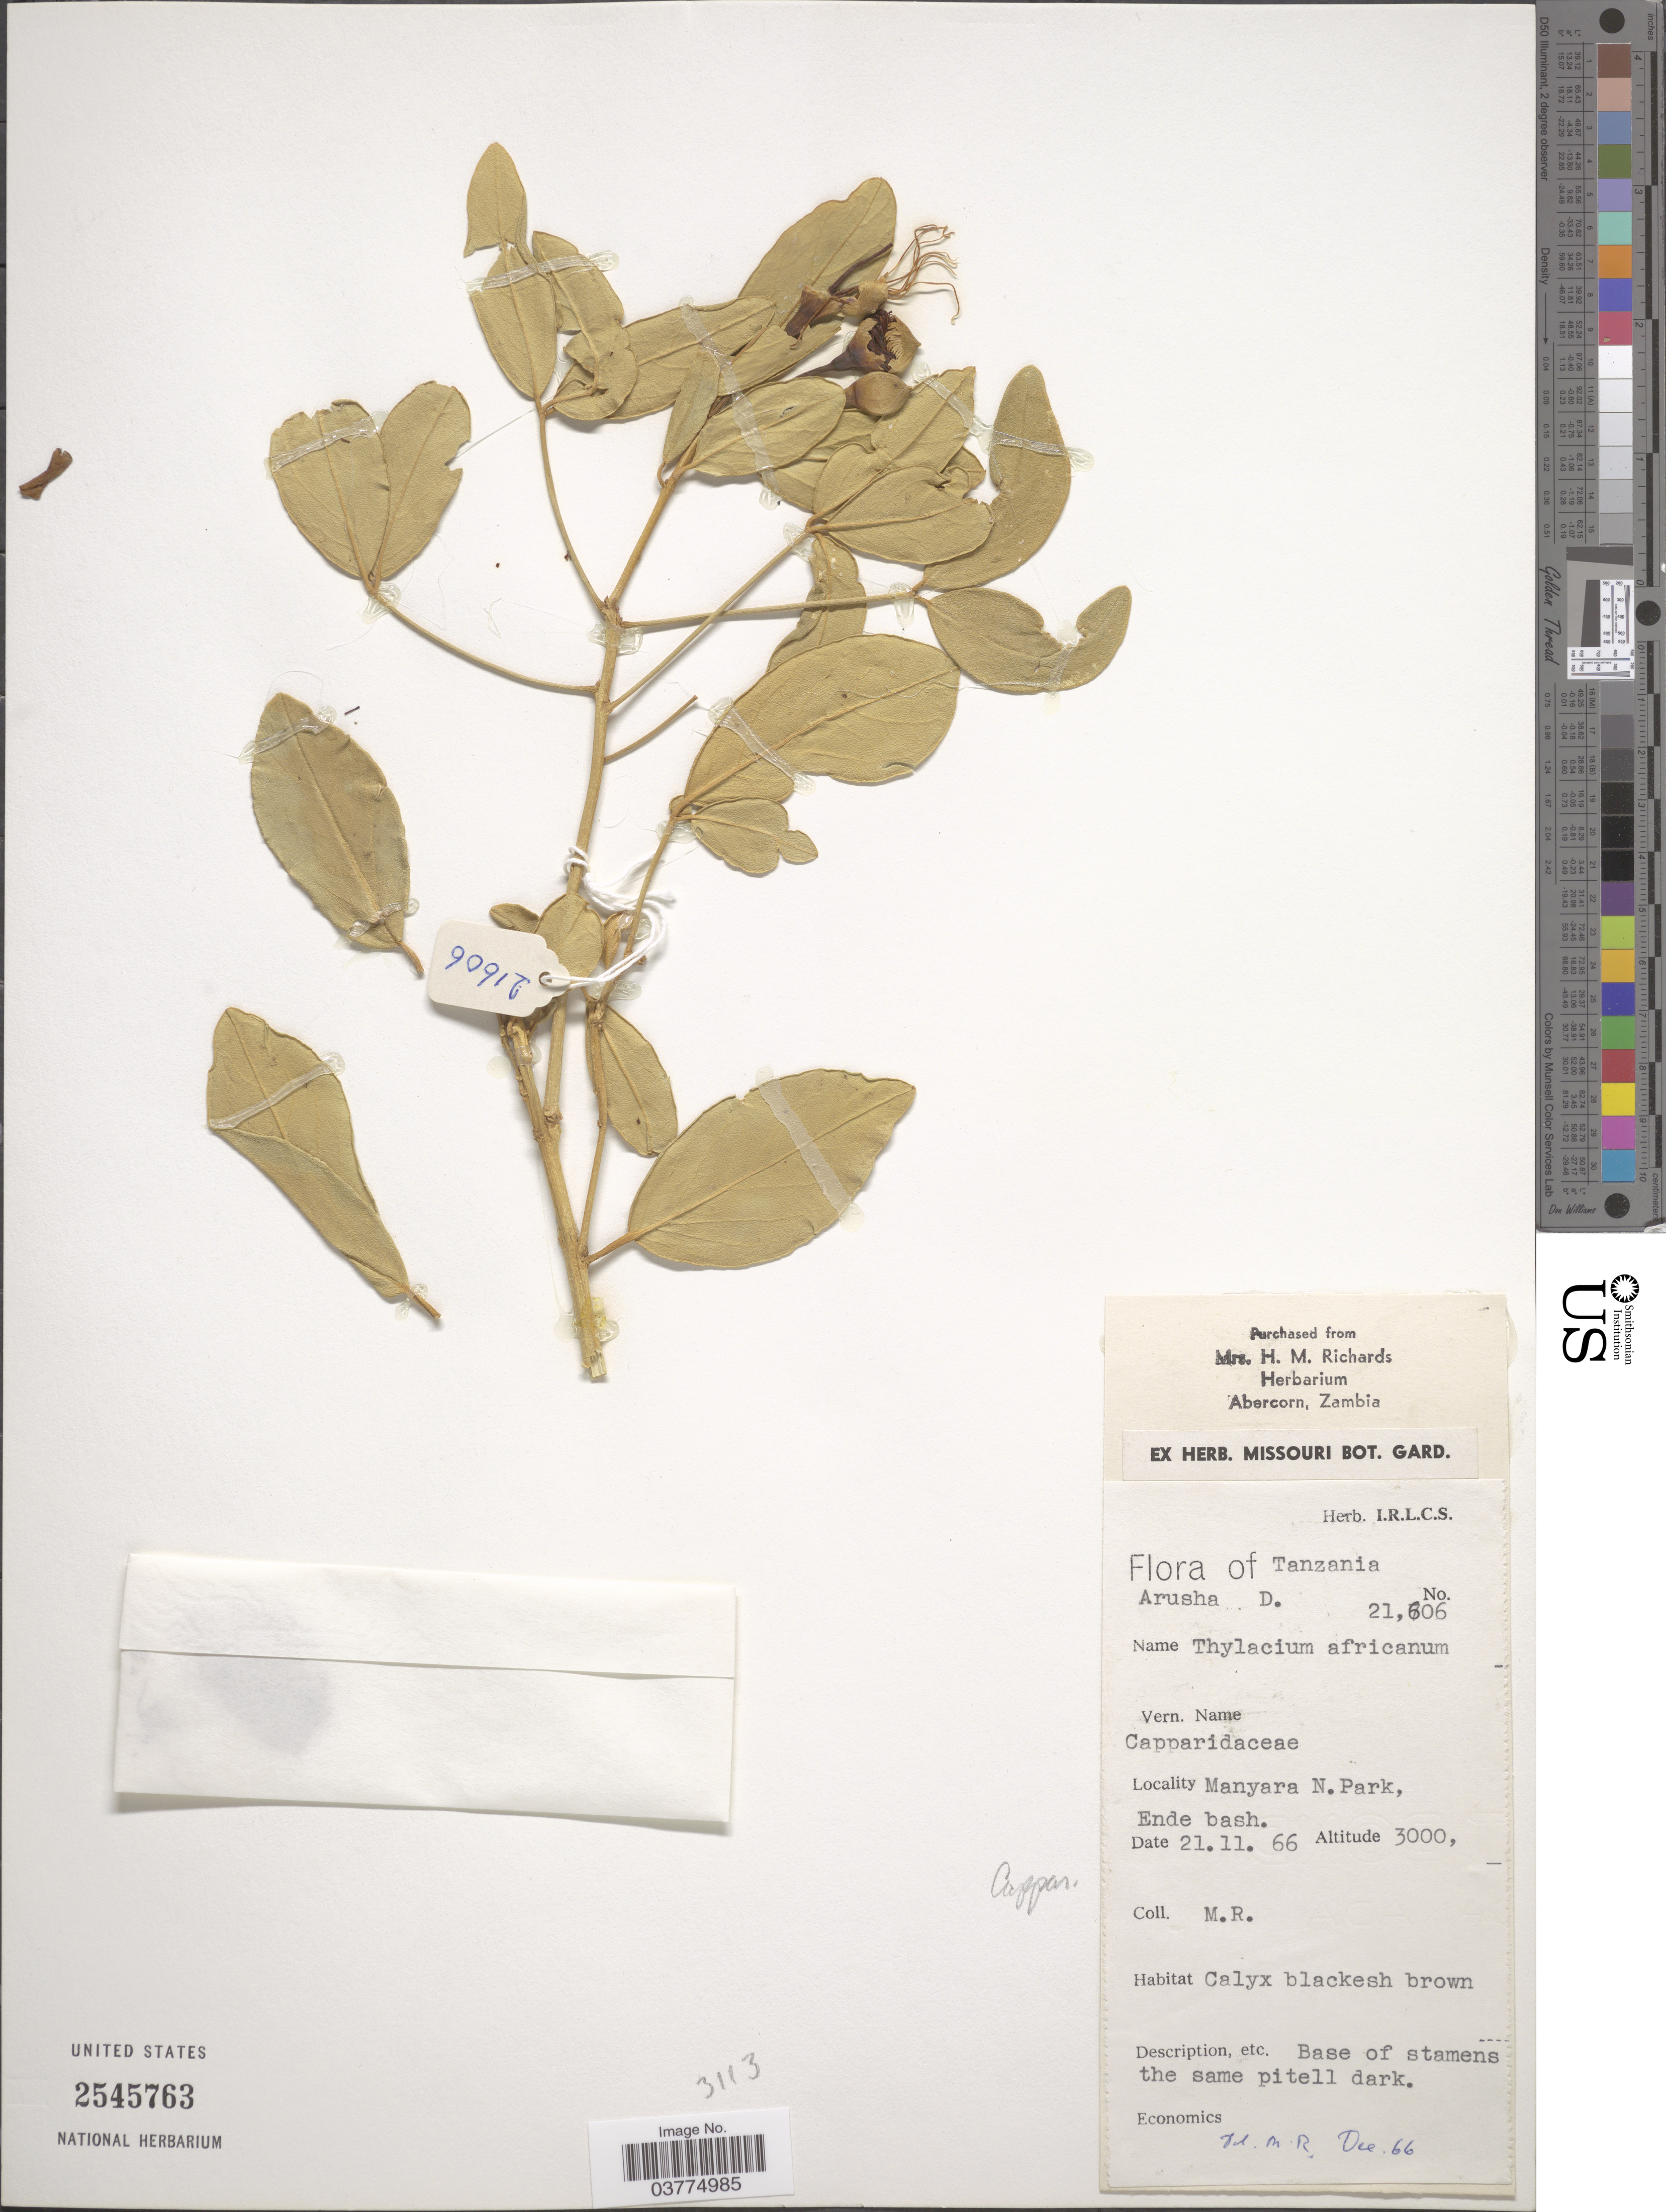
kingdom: Plantae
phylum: Tracheophyta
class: Magnoliopsida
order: Brassicales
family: Capparaceae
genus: Thilachium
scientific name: Thilachium africanum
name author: Lour.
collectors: M. Richards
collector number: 21606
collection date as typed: Transcribed d/m/y: 21/11/66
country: Tanzania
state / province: Arusha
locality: Arusha D. Manyara N. Park, Ende bash.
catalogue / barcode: US 2545763